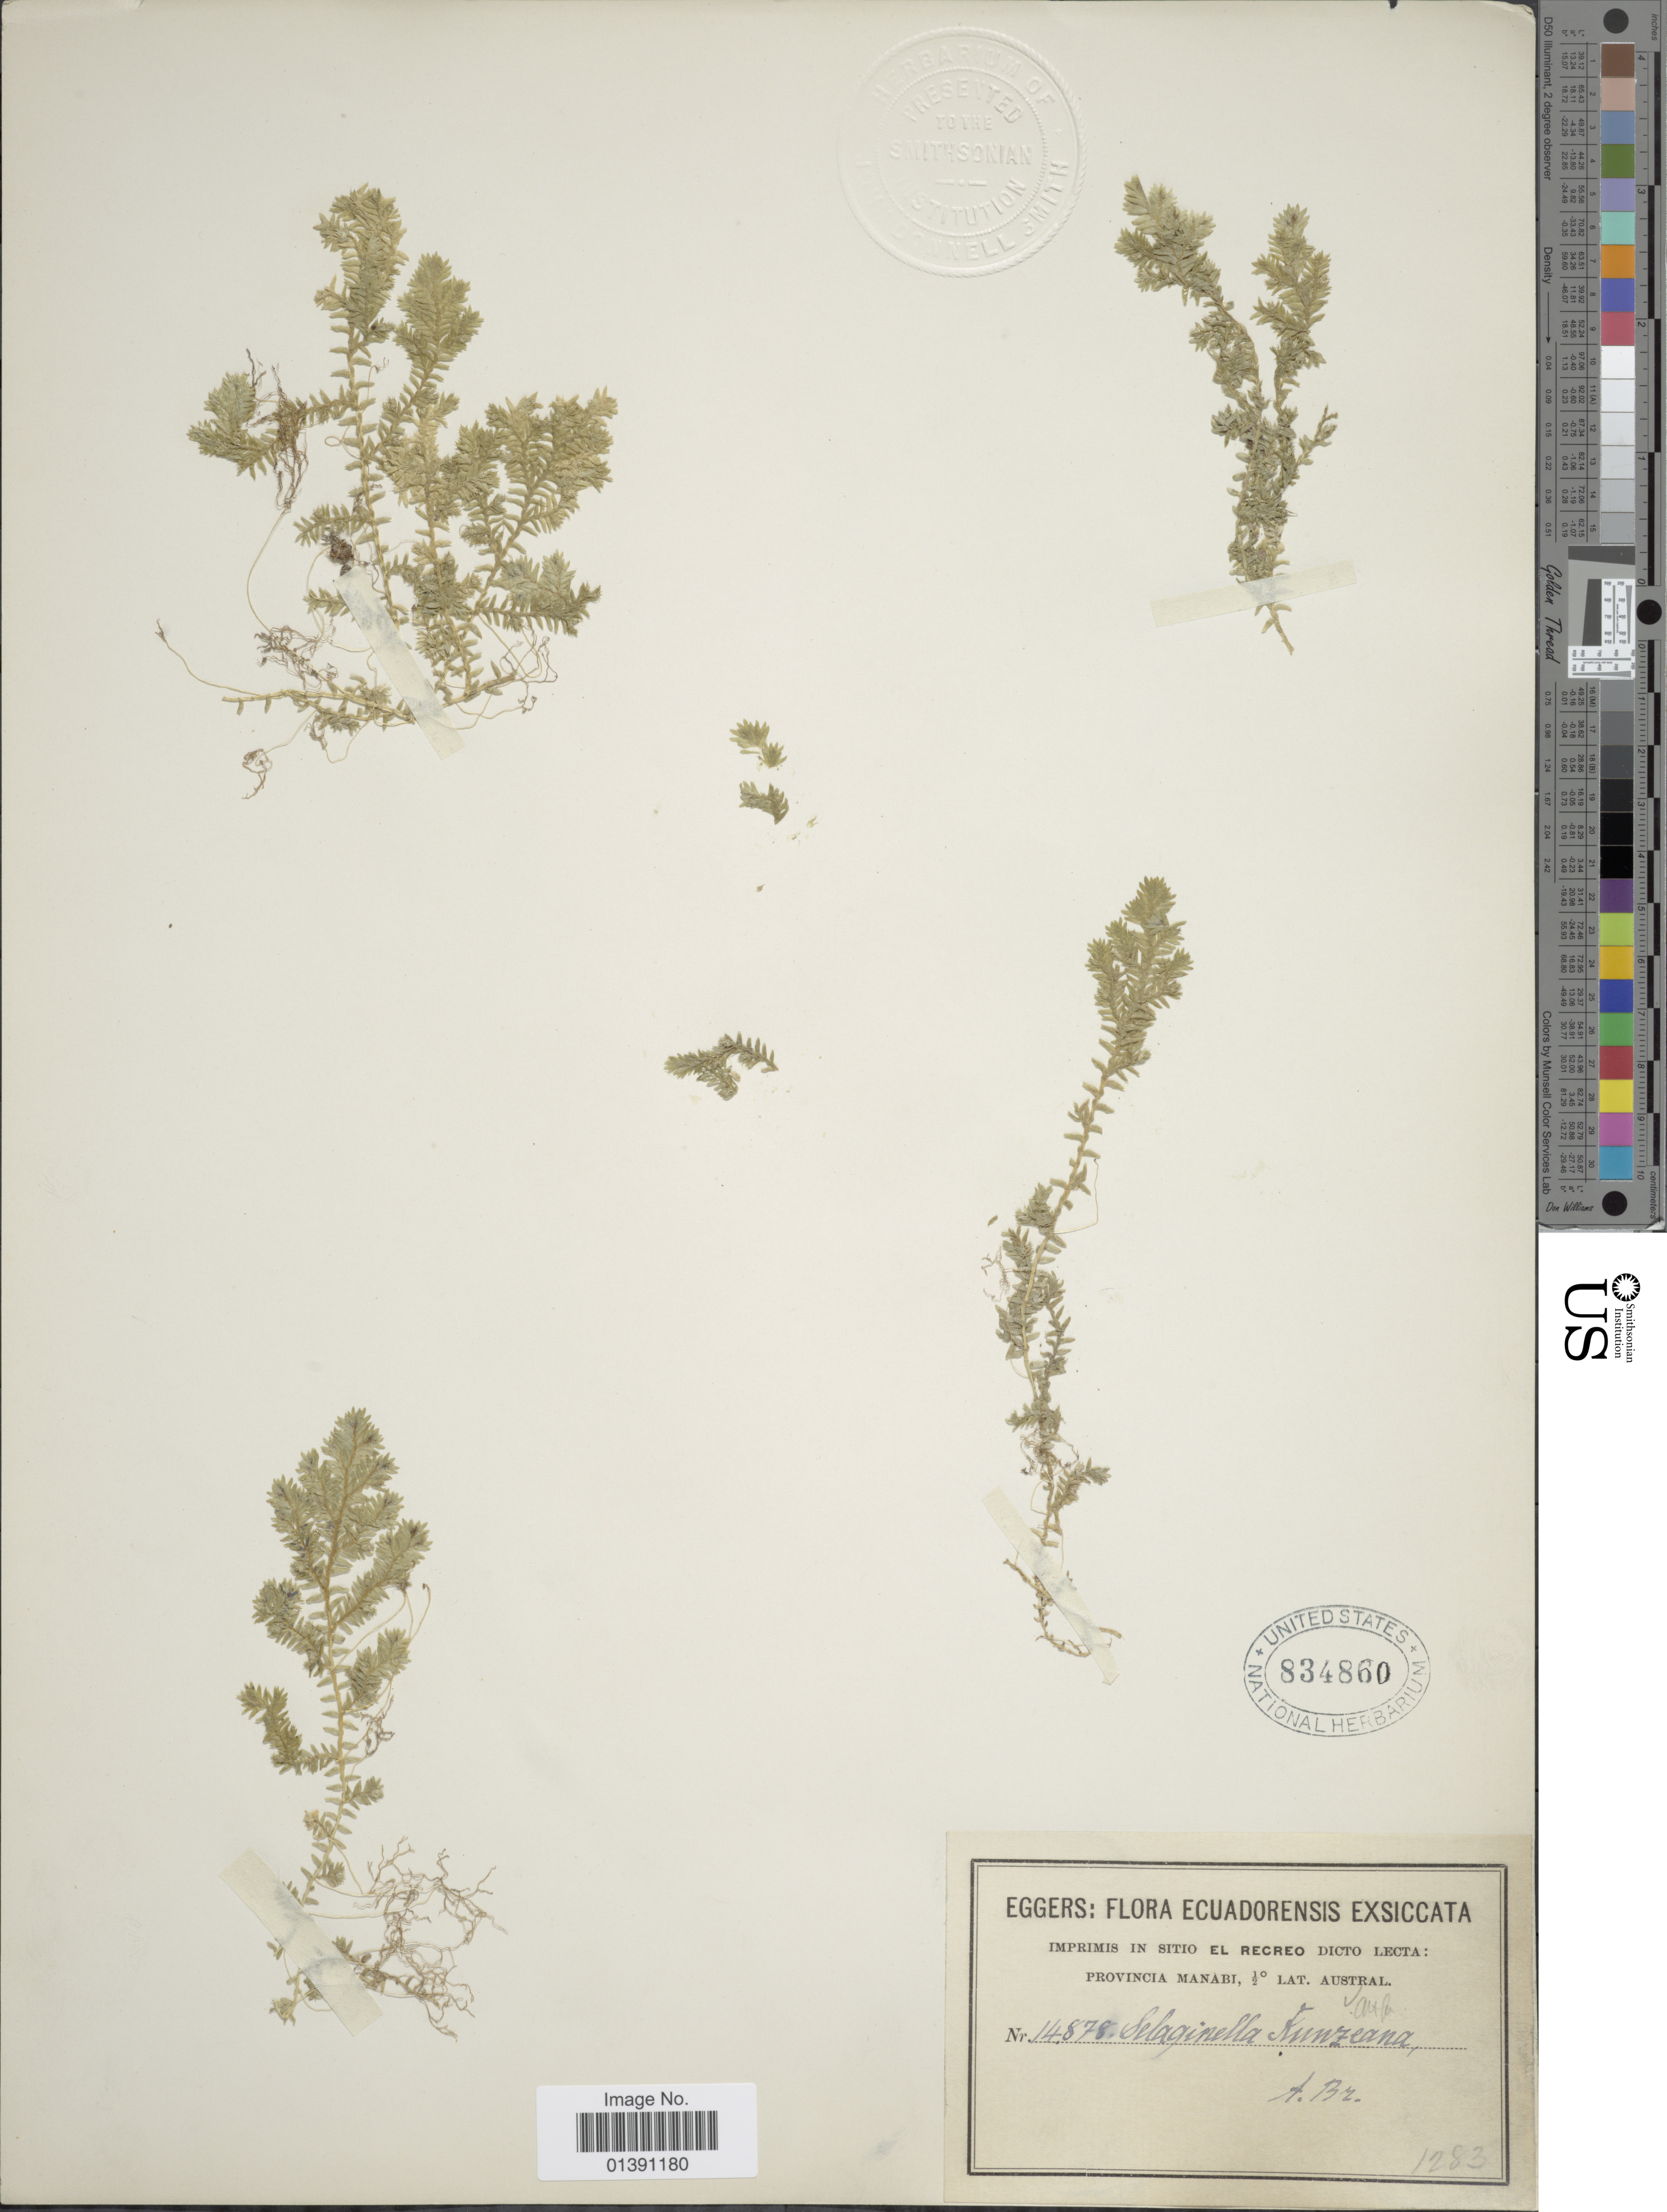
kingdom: Plantae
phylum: Tracheophyta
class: Lycopodiopsida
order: Selaginellales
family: Selaginellaceae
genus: Selaginella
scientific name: Selaginella kunzeana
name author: A. Br.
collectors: -. Eggers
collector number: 14878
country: Ecuador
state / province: Manabí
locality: Imprimis in sitio El Recro Dicto Lecta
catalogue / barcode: US 834860